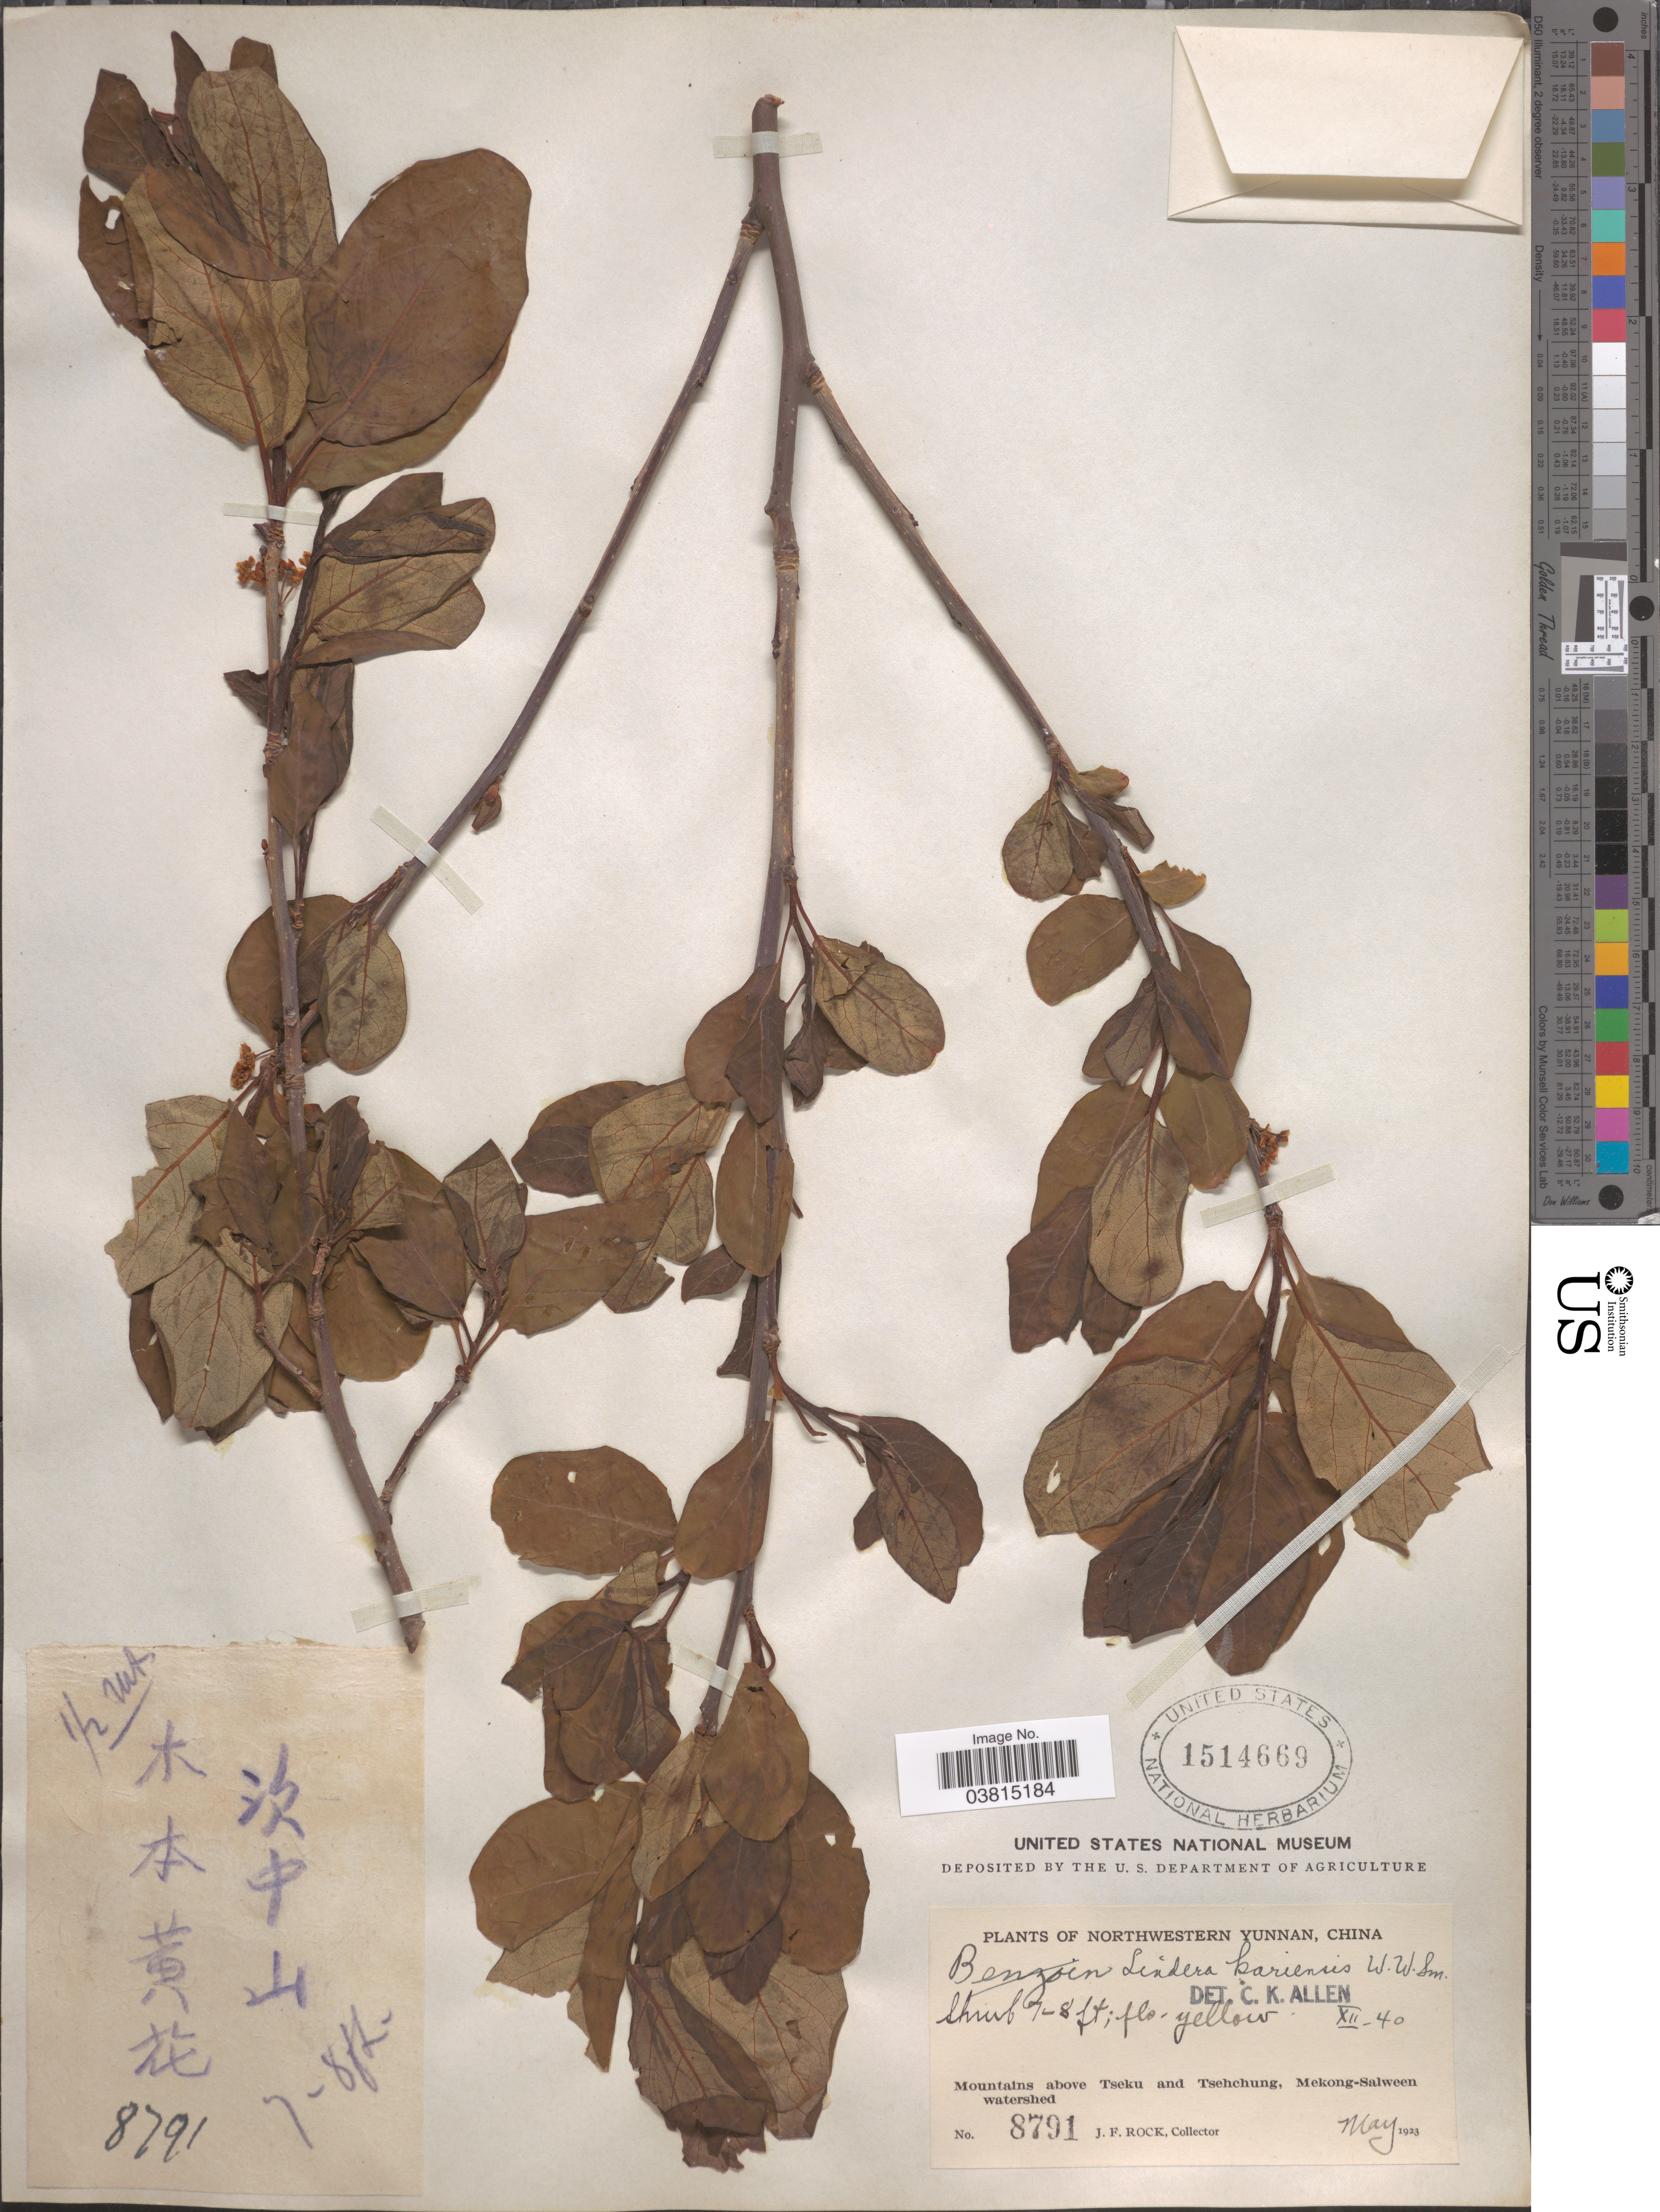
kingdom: Plantae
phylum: Tracheophyta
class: Magnoliopsida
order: Laurales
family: Lauraceae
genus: Lindera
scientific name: Lindera kariensis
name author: W.W. Sm.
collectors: J. Rock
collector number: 8791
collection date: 1923-05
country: China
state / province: Yunnan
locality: Northwestern Yunnan. Mountains above Tseku and Tsehchung, Mekong-Salween watershed.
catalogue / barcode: US 1514669